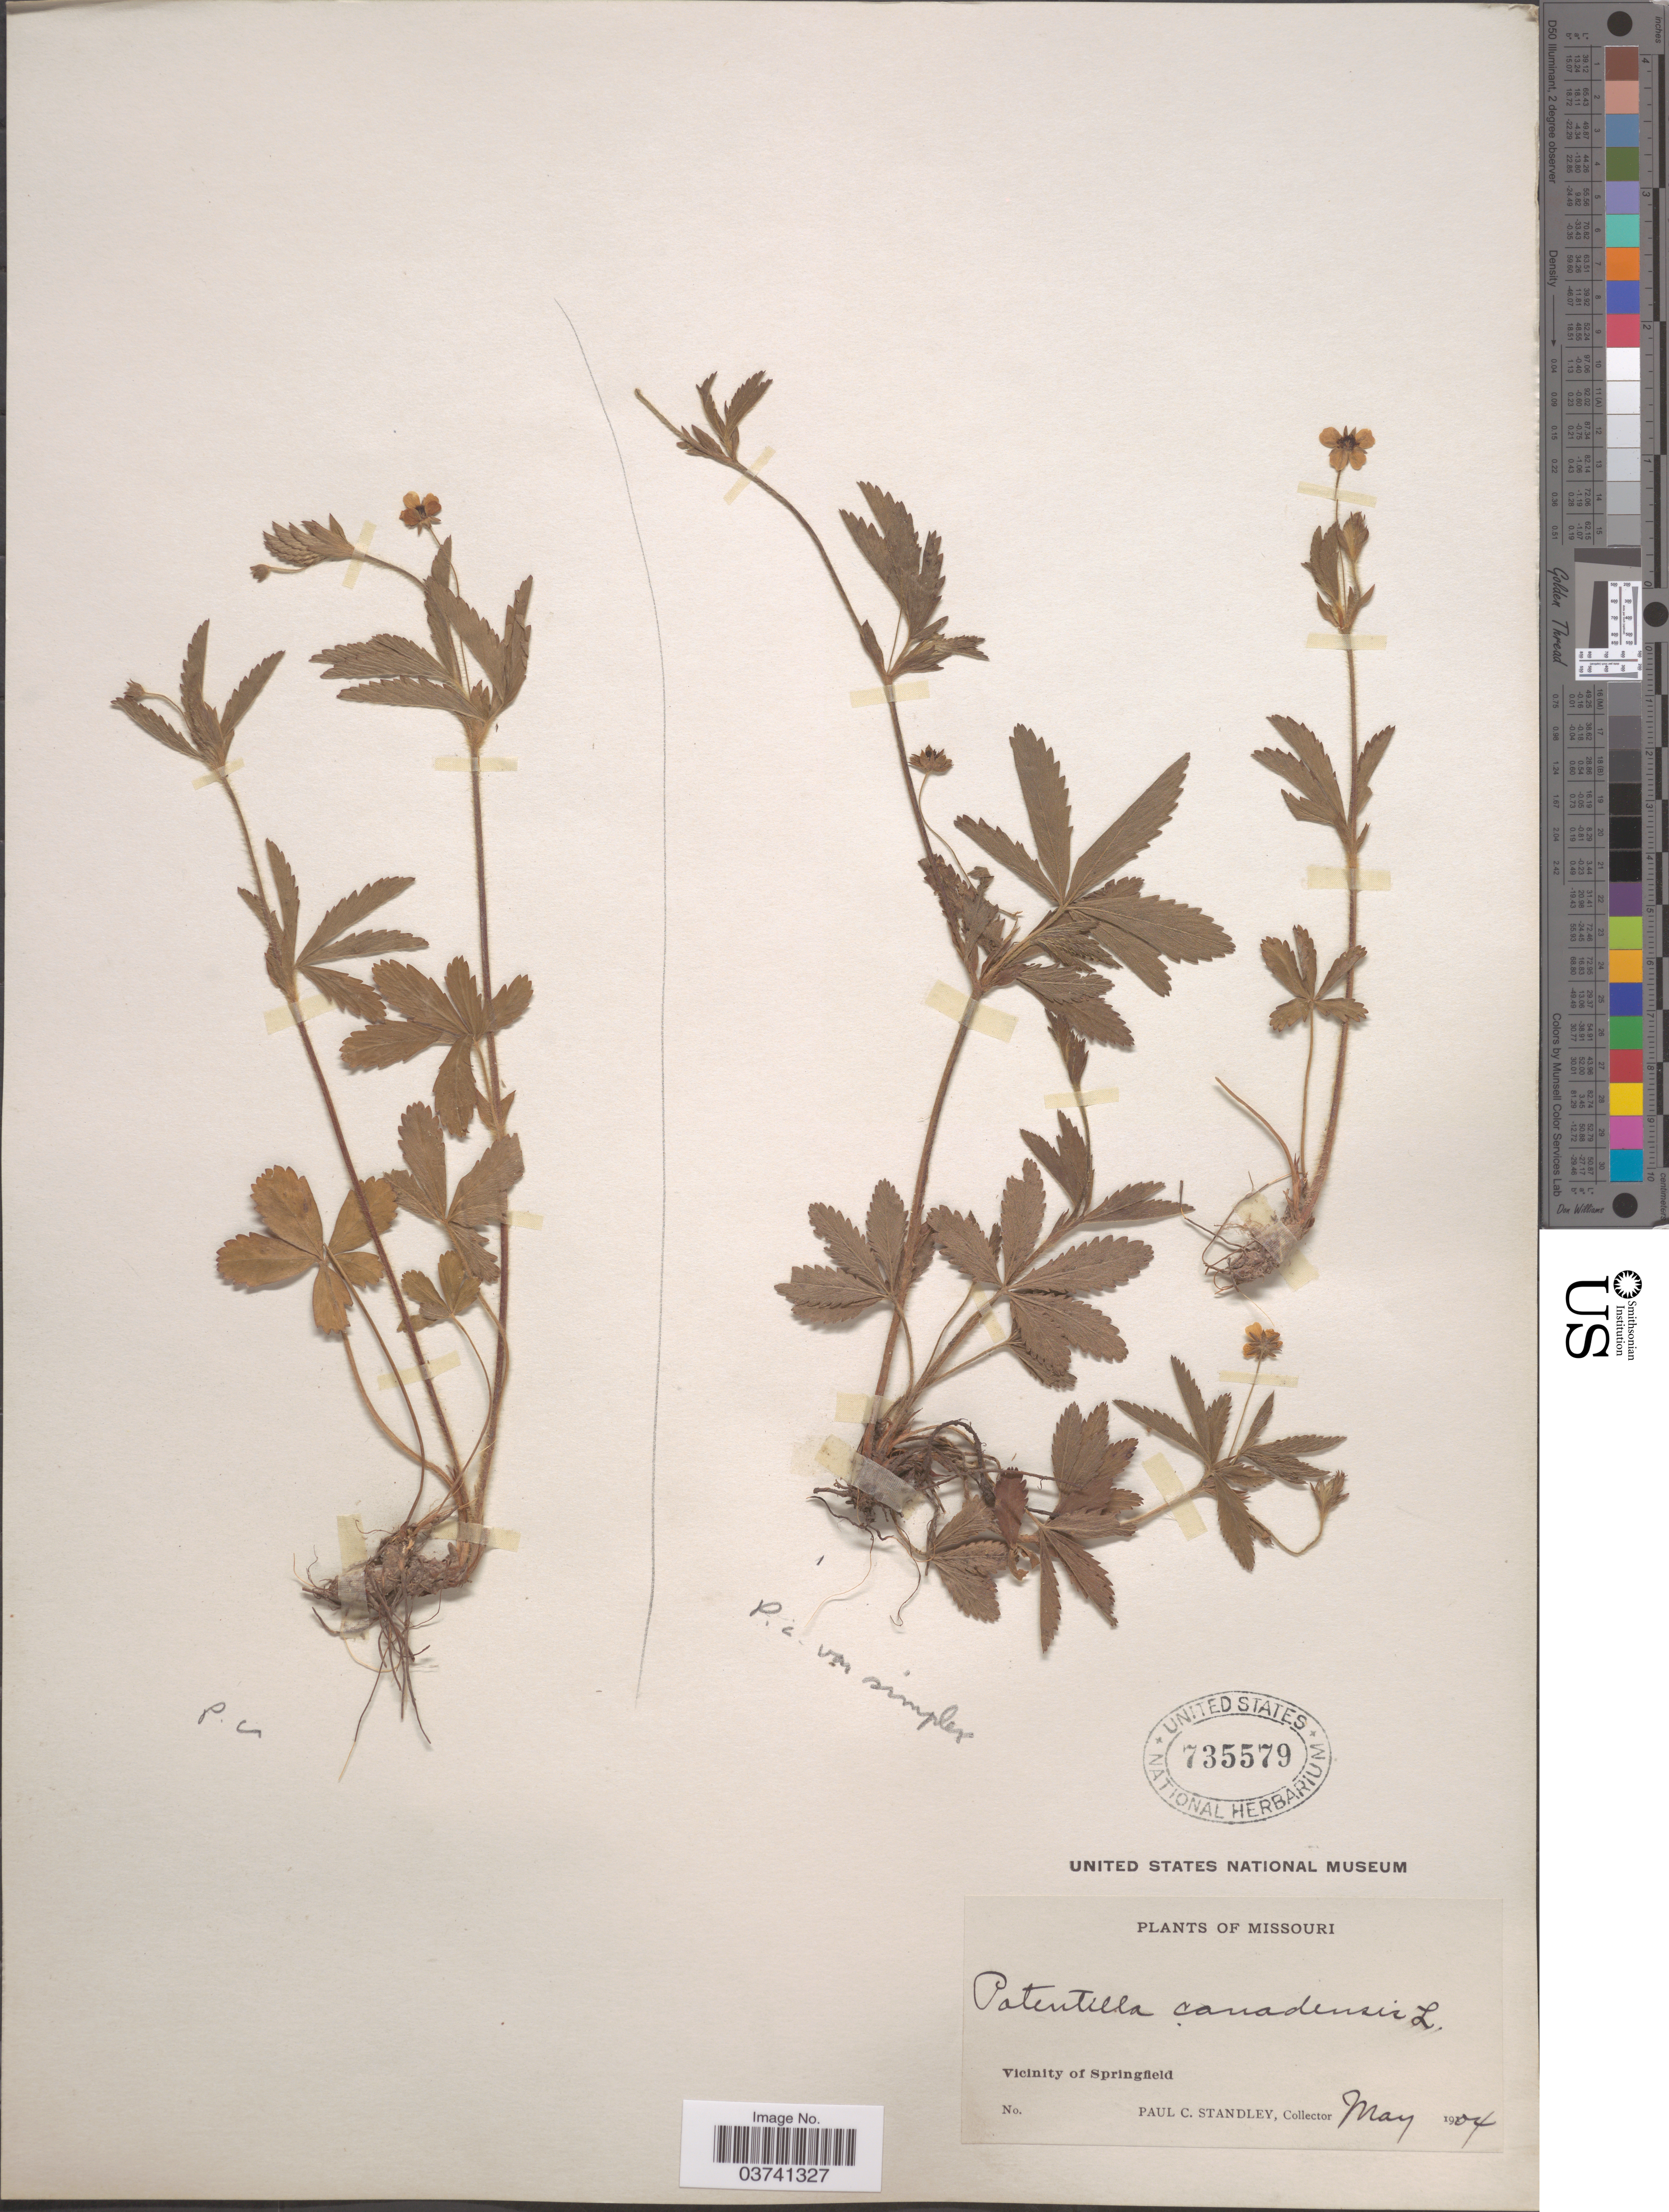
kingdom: Plantae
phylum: Tracheophyta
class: Magnoliopsida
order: Rosales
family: Rosaceae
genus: Potentilla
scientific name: Potentilla simplex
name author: Michx.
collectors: P. C. Standley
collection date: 1904-05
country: United States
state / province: Missouri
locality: Vicinity of Springfield.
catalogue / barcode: US 735579